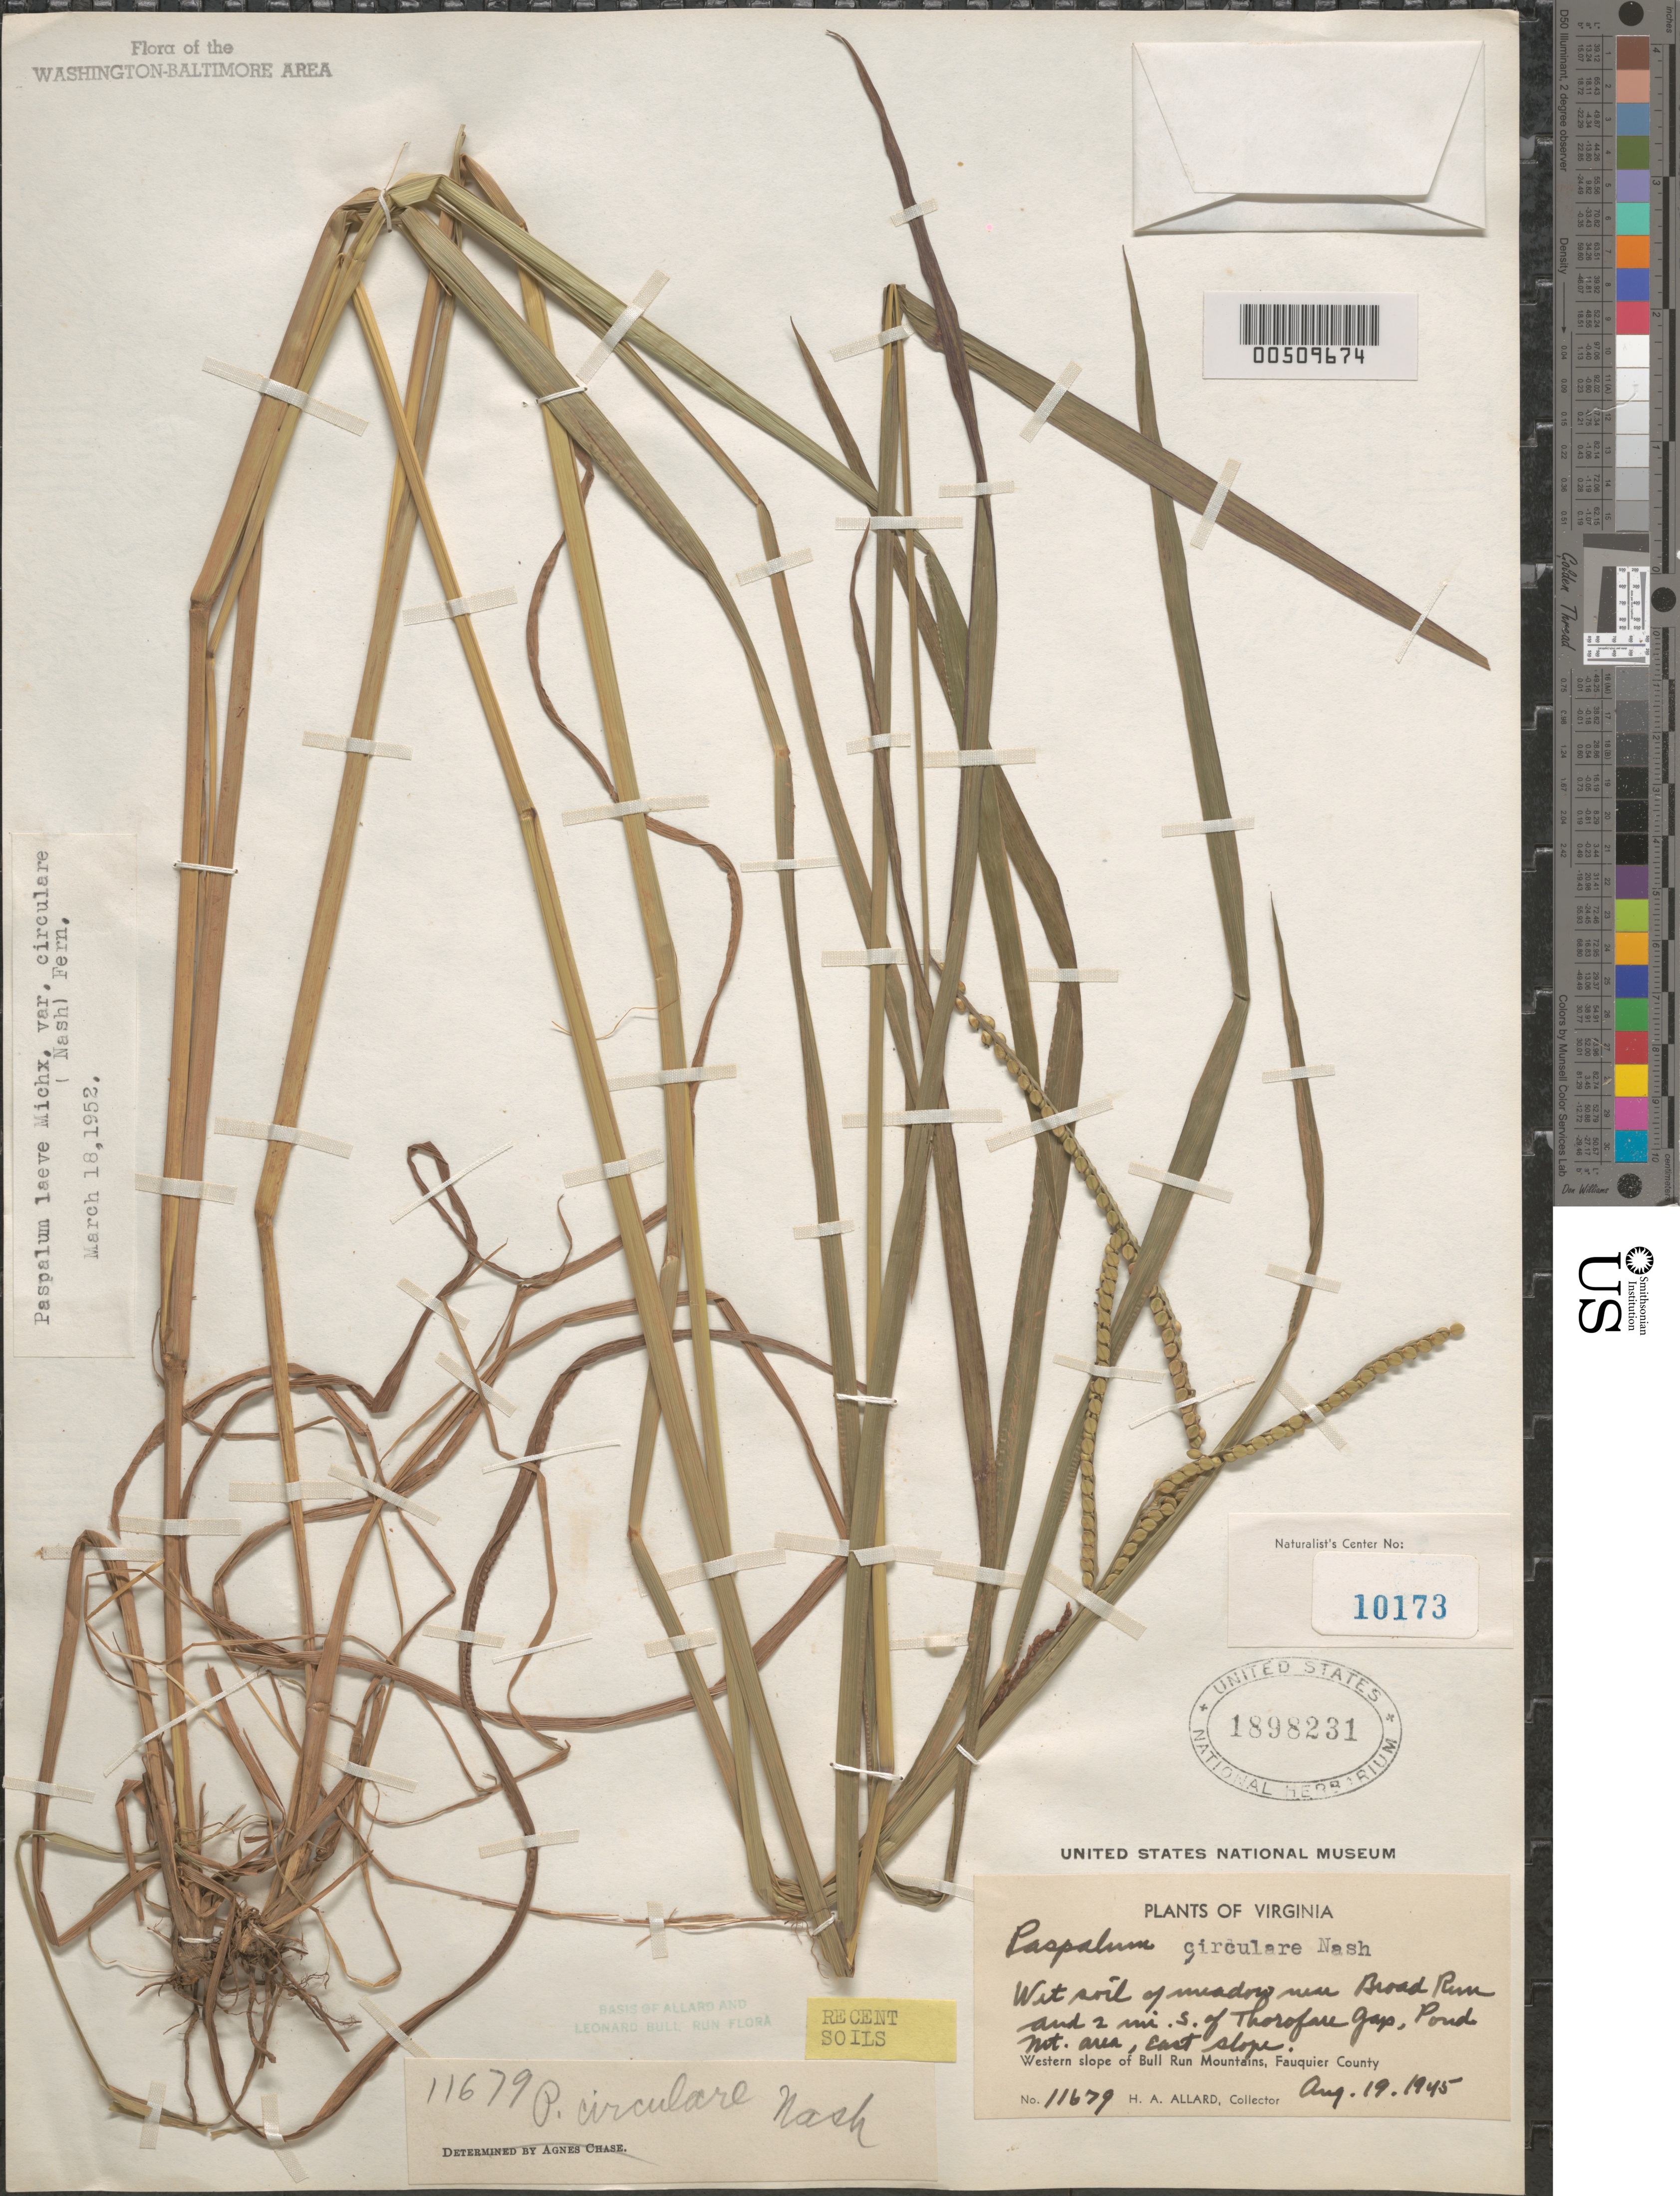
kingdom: Plantae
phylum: Tracheophyta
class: Liliopsida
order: Poales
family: Poaceae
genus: Paspalum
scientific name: Paspalum laeve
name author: Michx.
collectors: H. A. Allard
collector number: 11679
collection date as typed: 19 Aug 1945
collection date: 1945-08-19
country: United States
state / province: Virginia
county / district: Fauquier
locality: Bull Run Mts., near Broad Run and 2 mi. S of Thoroughfare Gap, Pond Mt. area Bull Run Mts.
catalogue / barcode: US 1898231